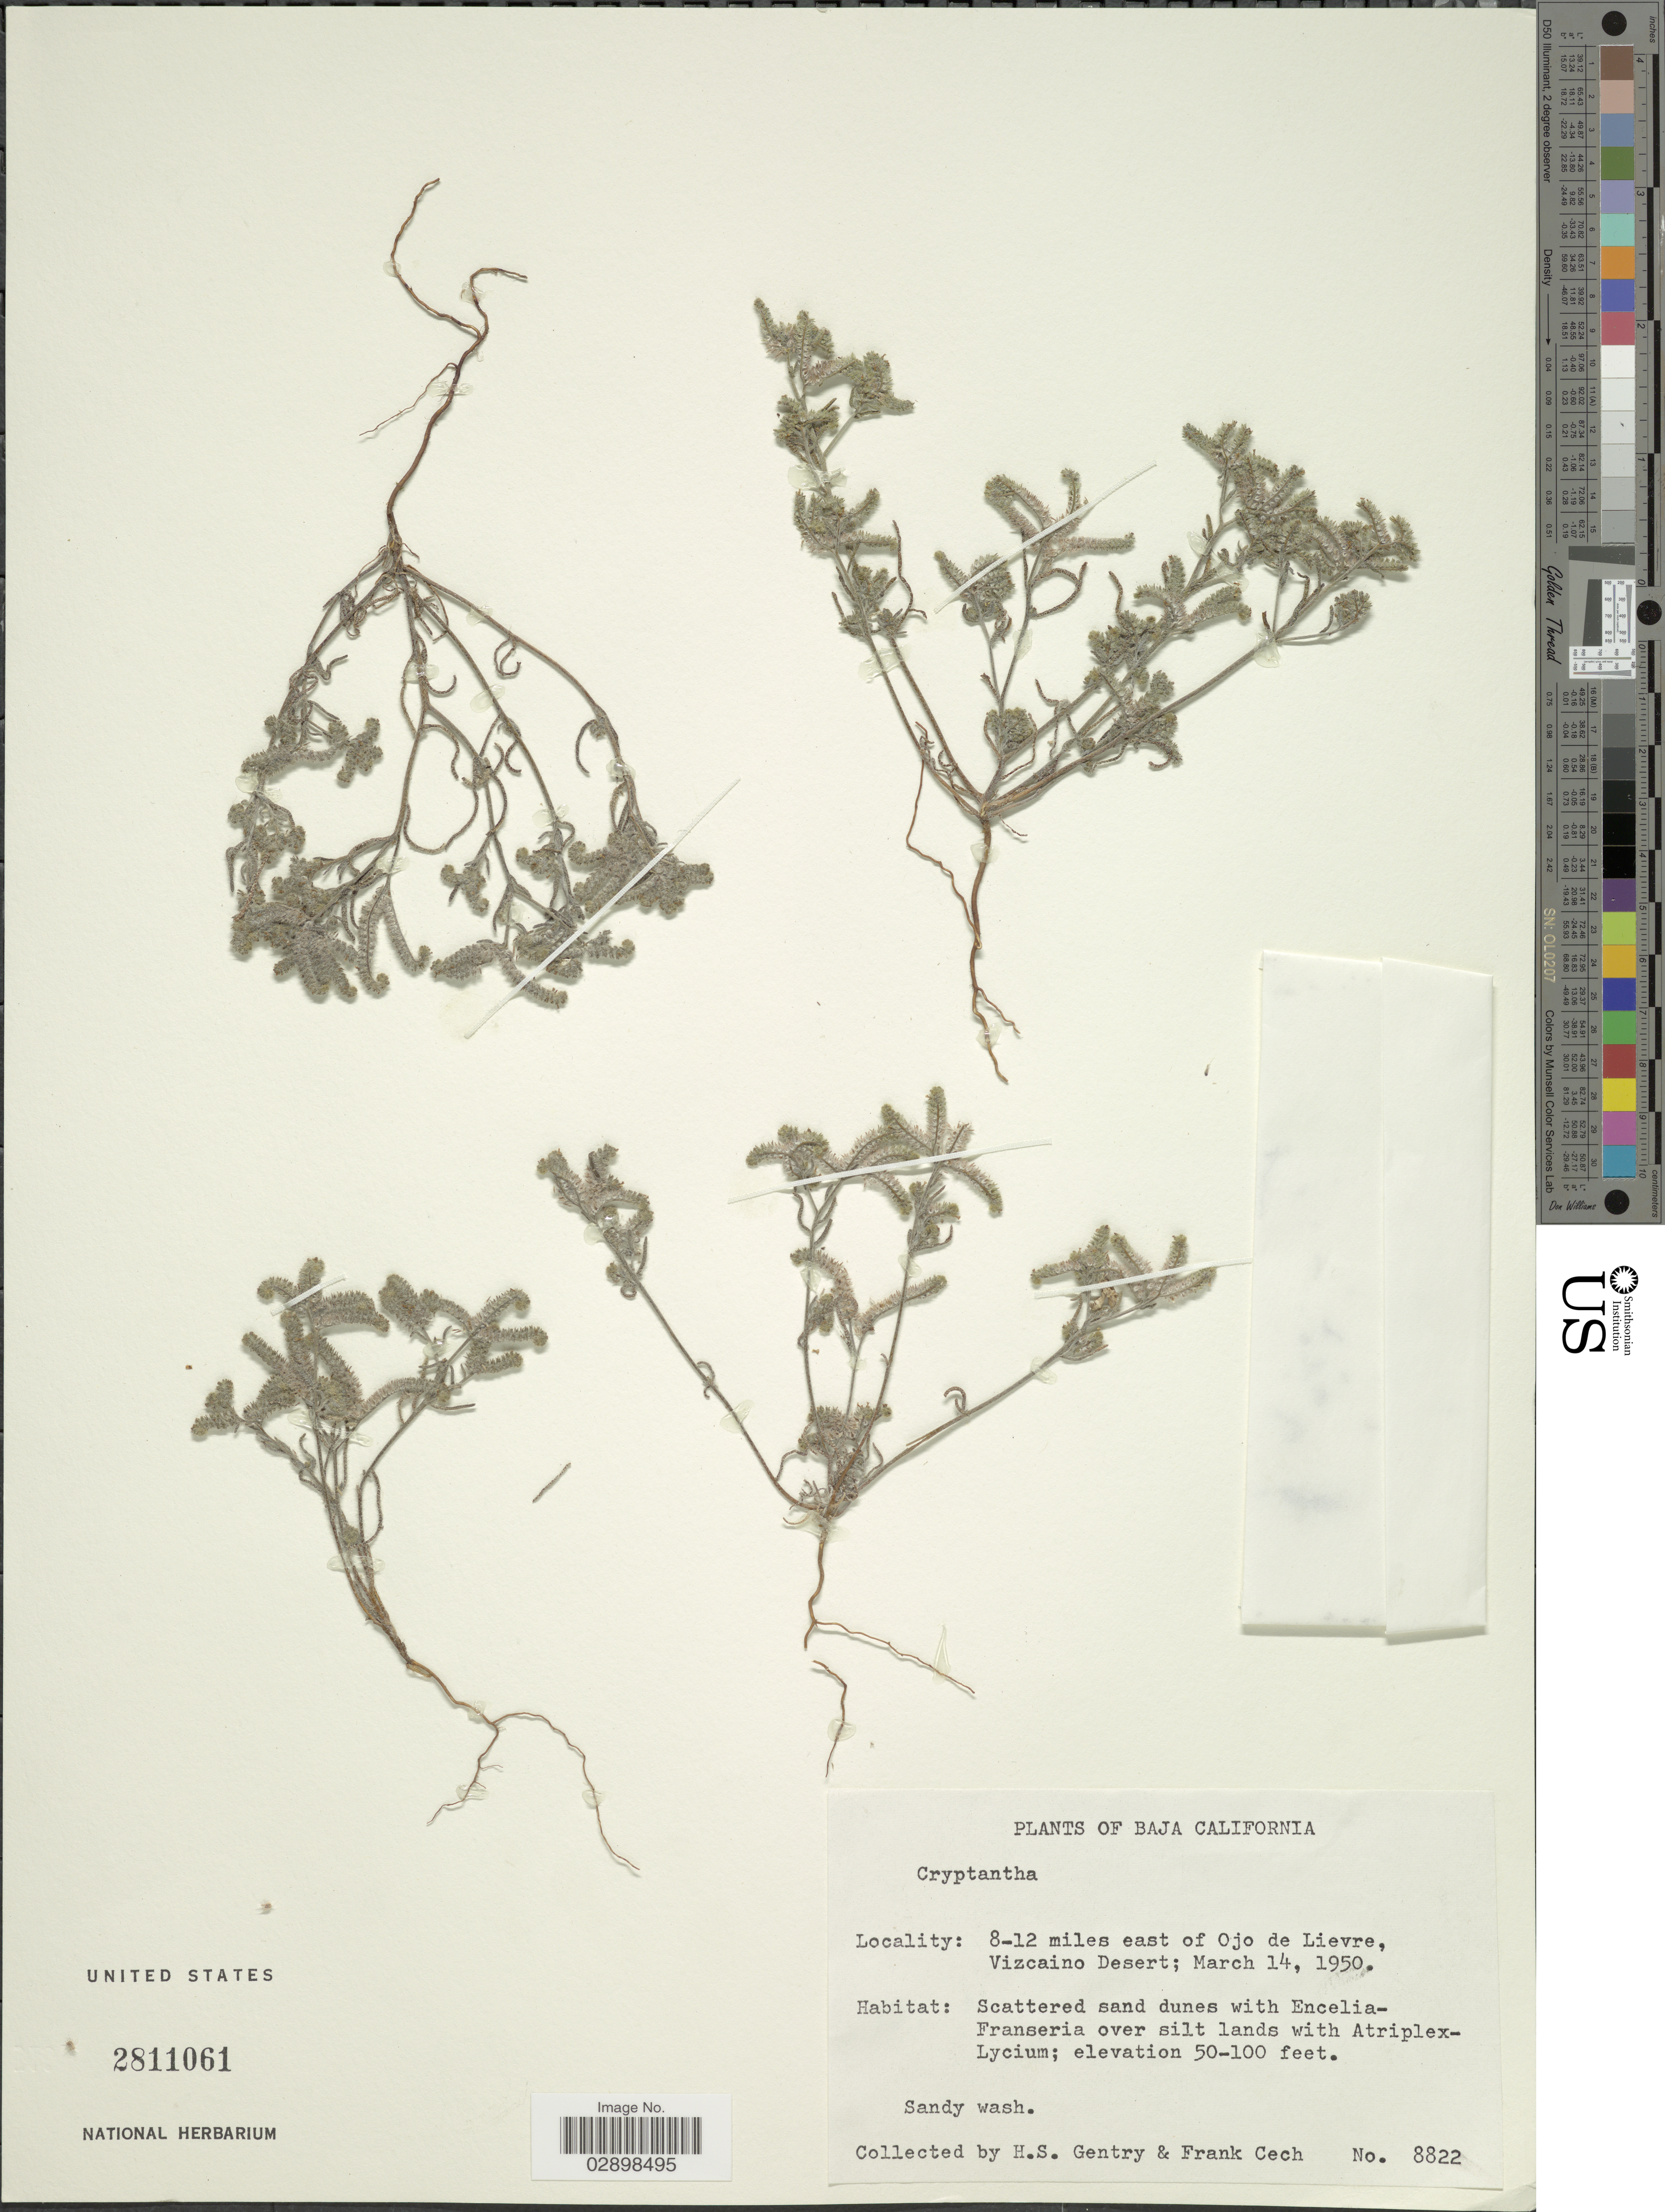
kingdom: Plantae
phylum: Tracheophyta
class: Magnoliopsida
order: Boraginales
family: Boraginaceae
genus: Cryptantha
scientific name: Cryptantha sp.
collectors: H. S. Gentry & F. Cech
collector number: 8822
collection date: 1950-03-14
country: Mexico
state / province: Baja California Sur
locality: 8-12 miles east of Ojo de Lievre, Vizcaino Desert.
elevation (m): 15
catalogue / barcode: US 2811061